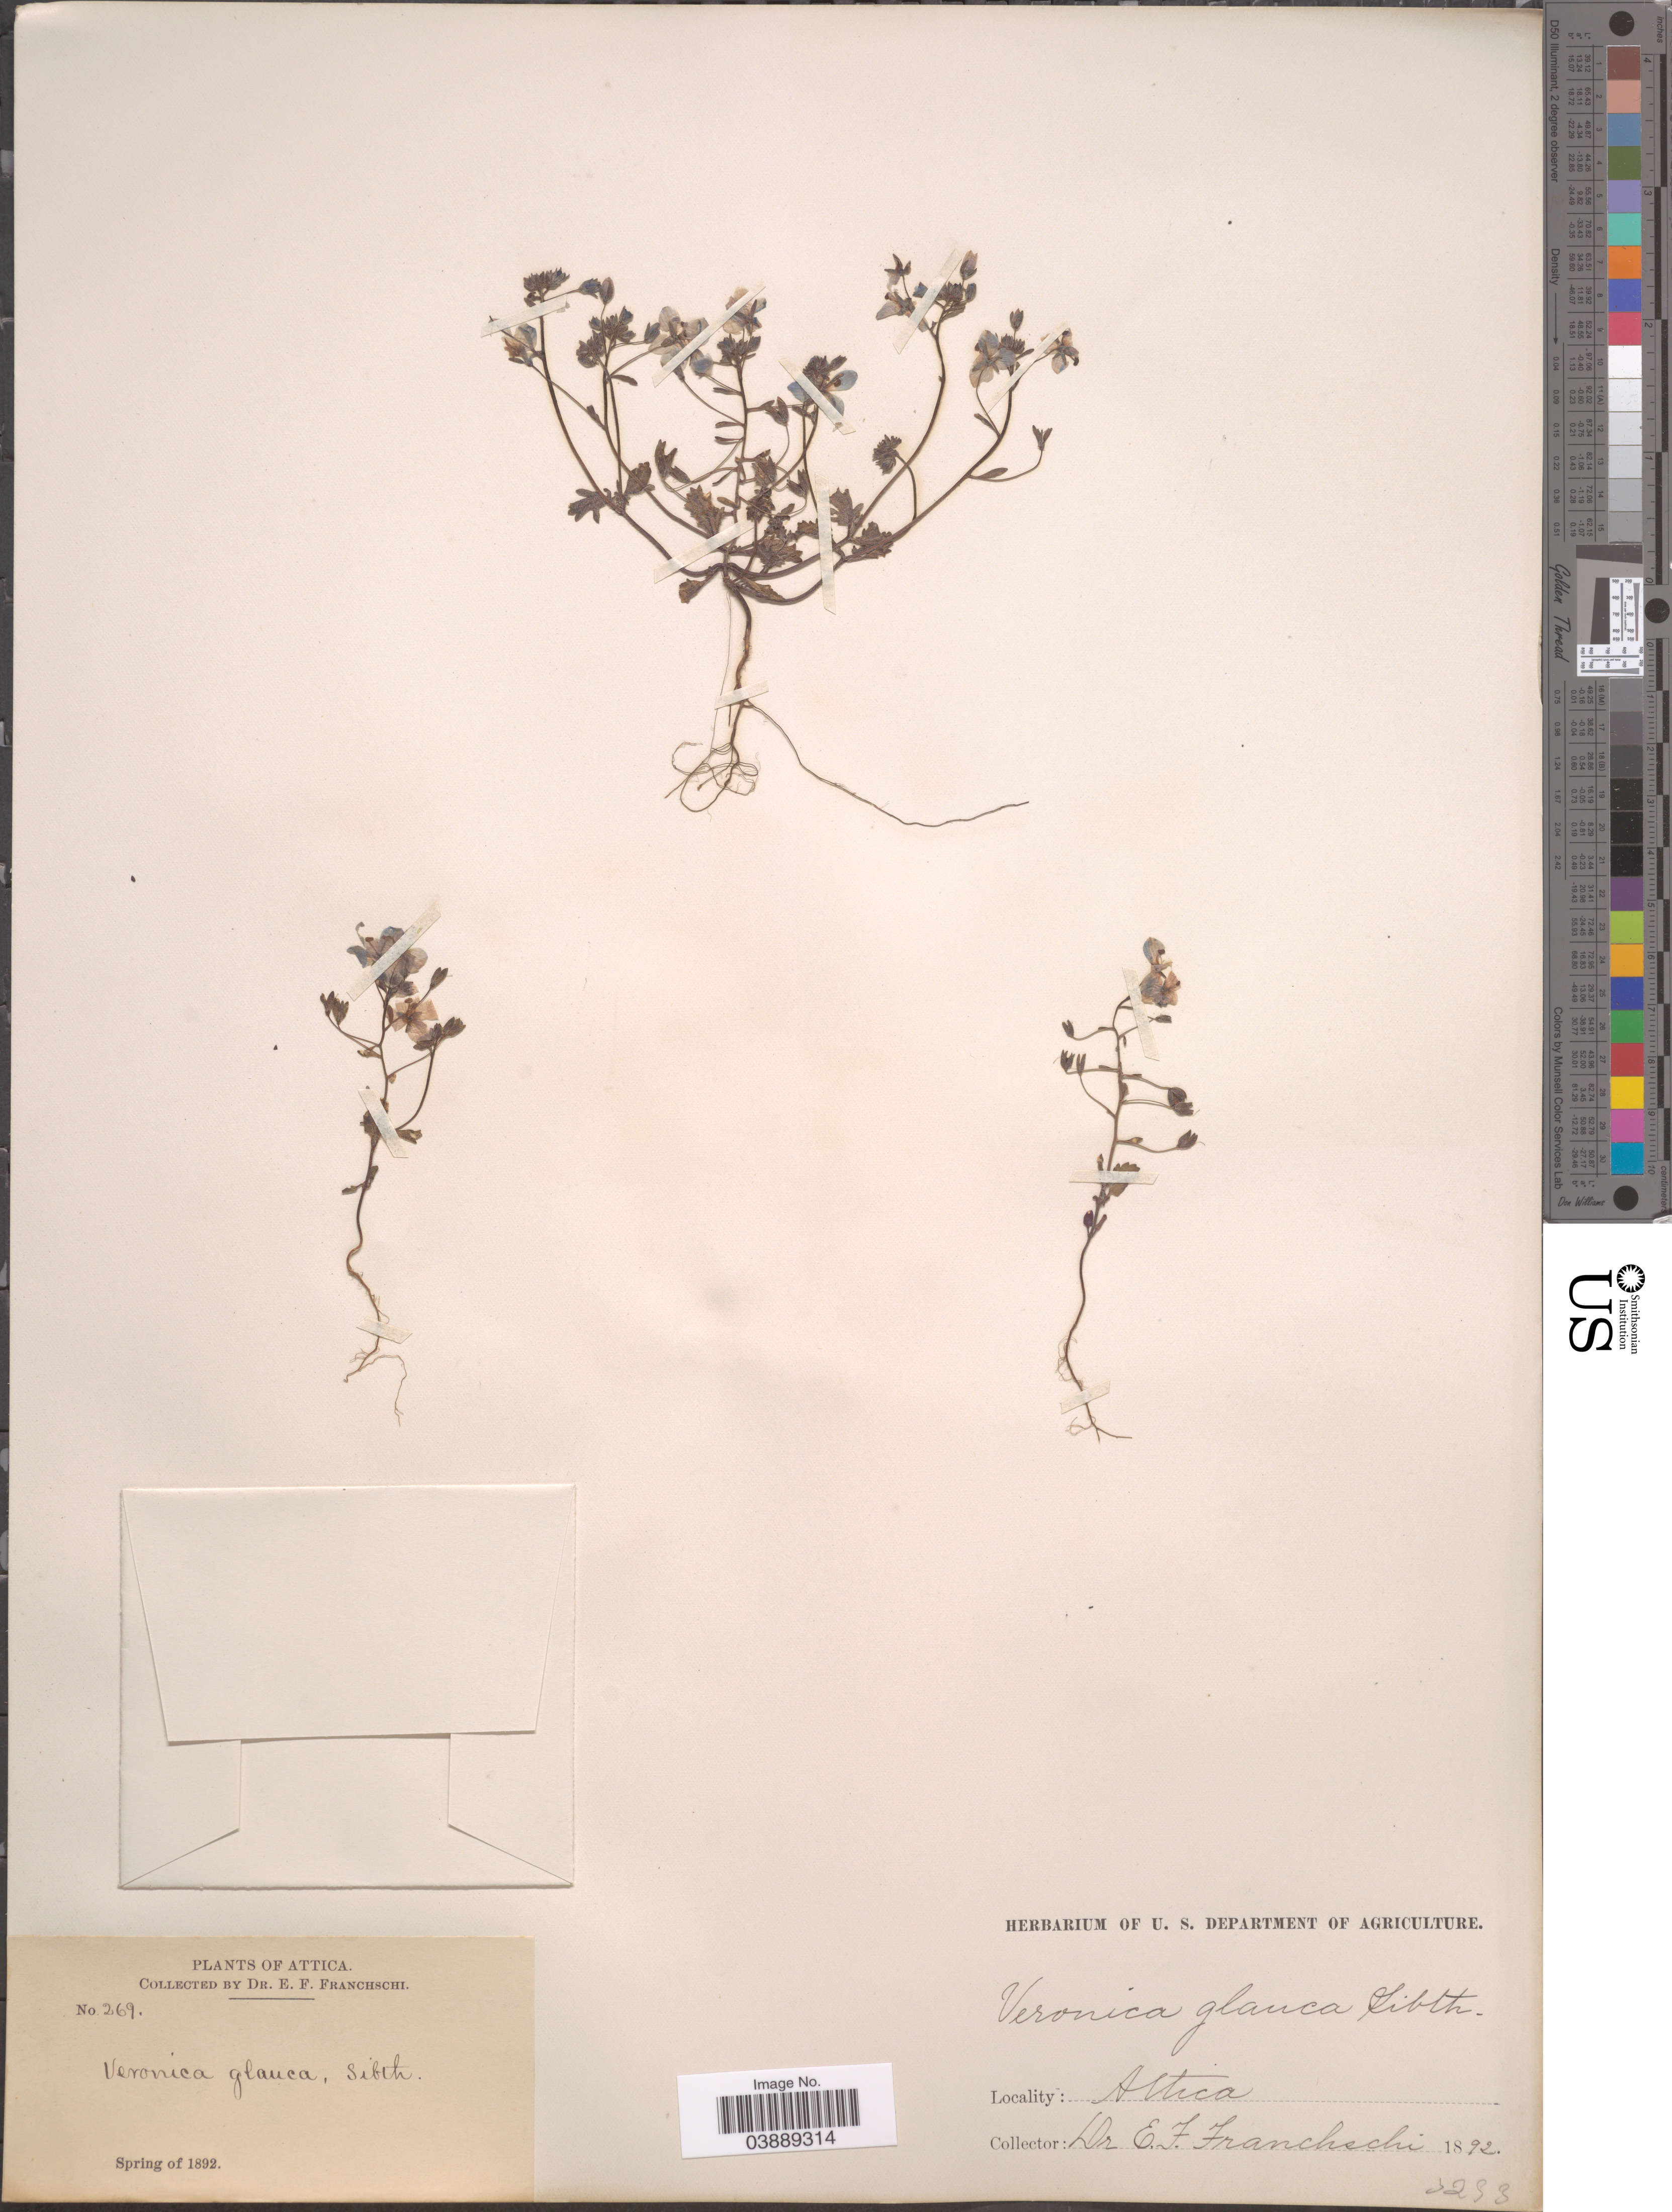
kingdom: Plantae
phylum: Tracheophyta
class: Magnoliopsida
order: Lamiales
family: Plantaginaceae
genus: Veronica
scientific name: Veronica glauca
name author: Sm.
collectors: E. Franchschi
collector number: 269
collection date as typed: Spring of 1892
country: Greece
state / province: Attica